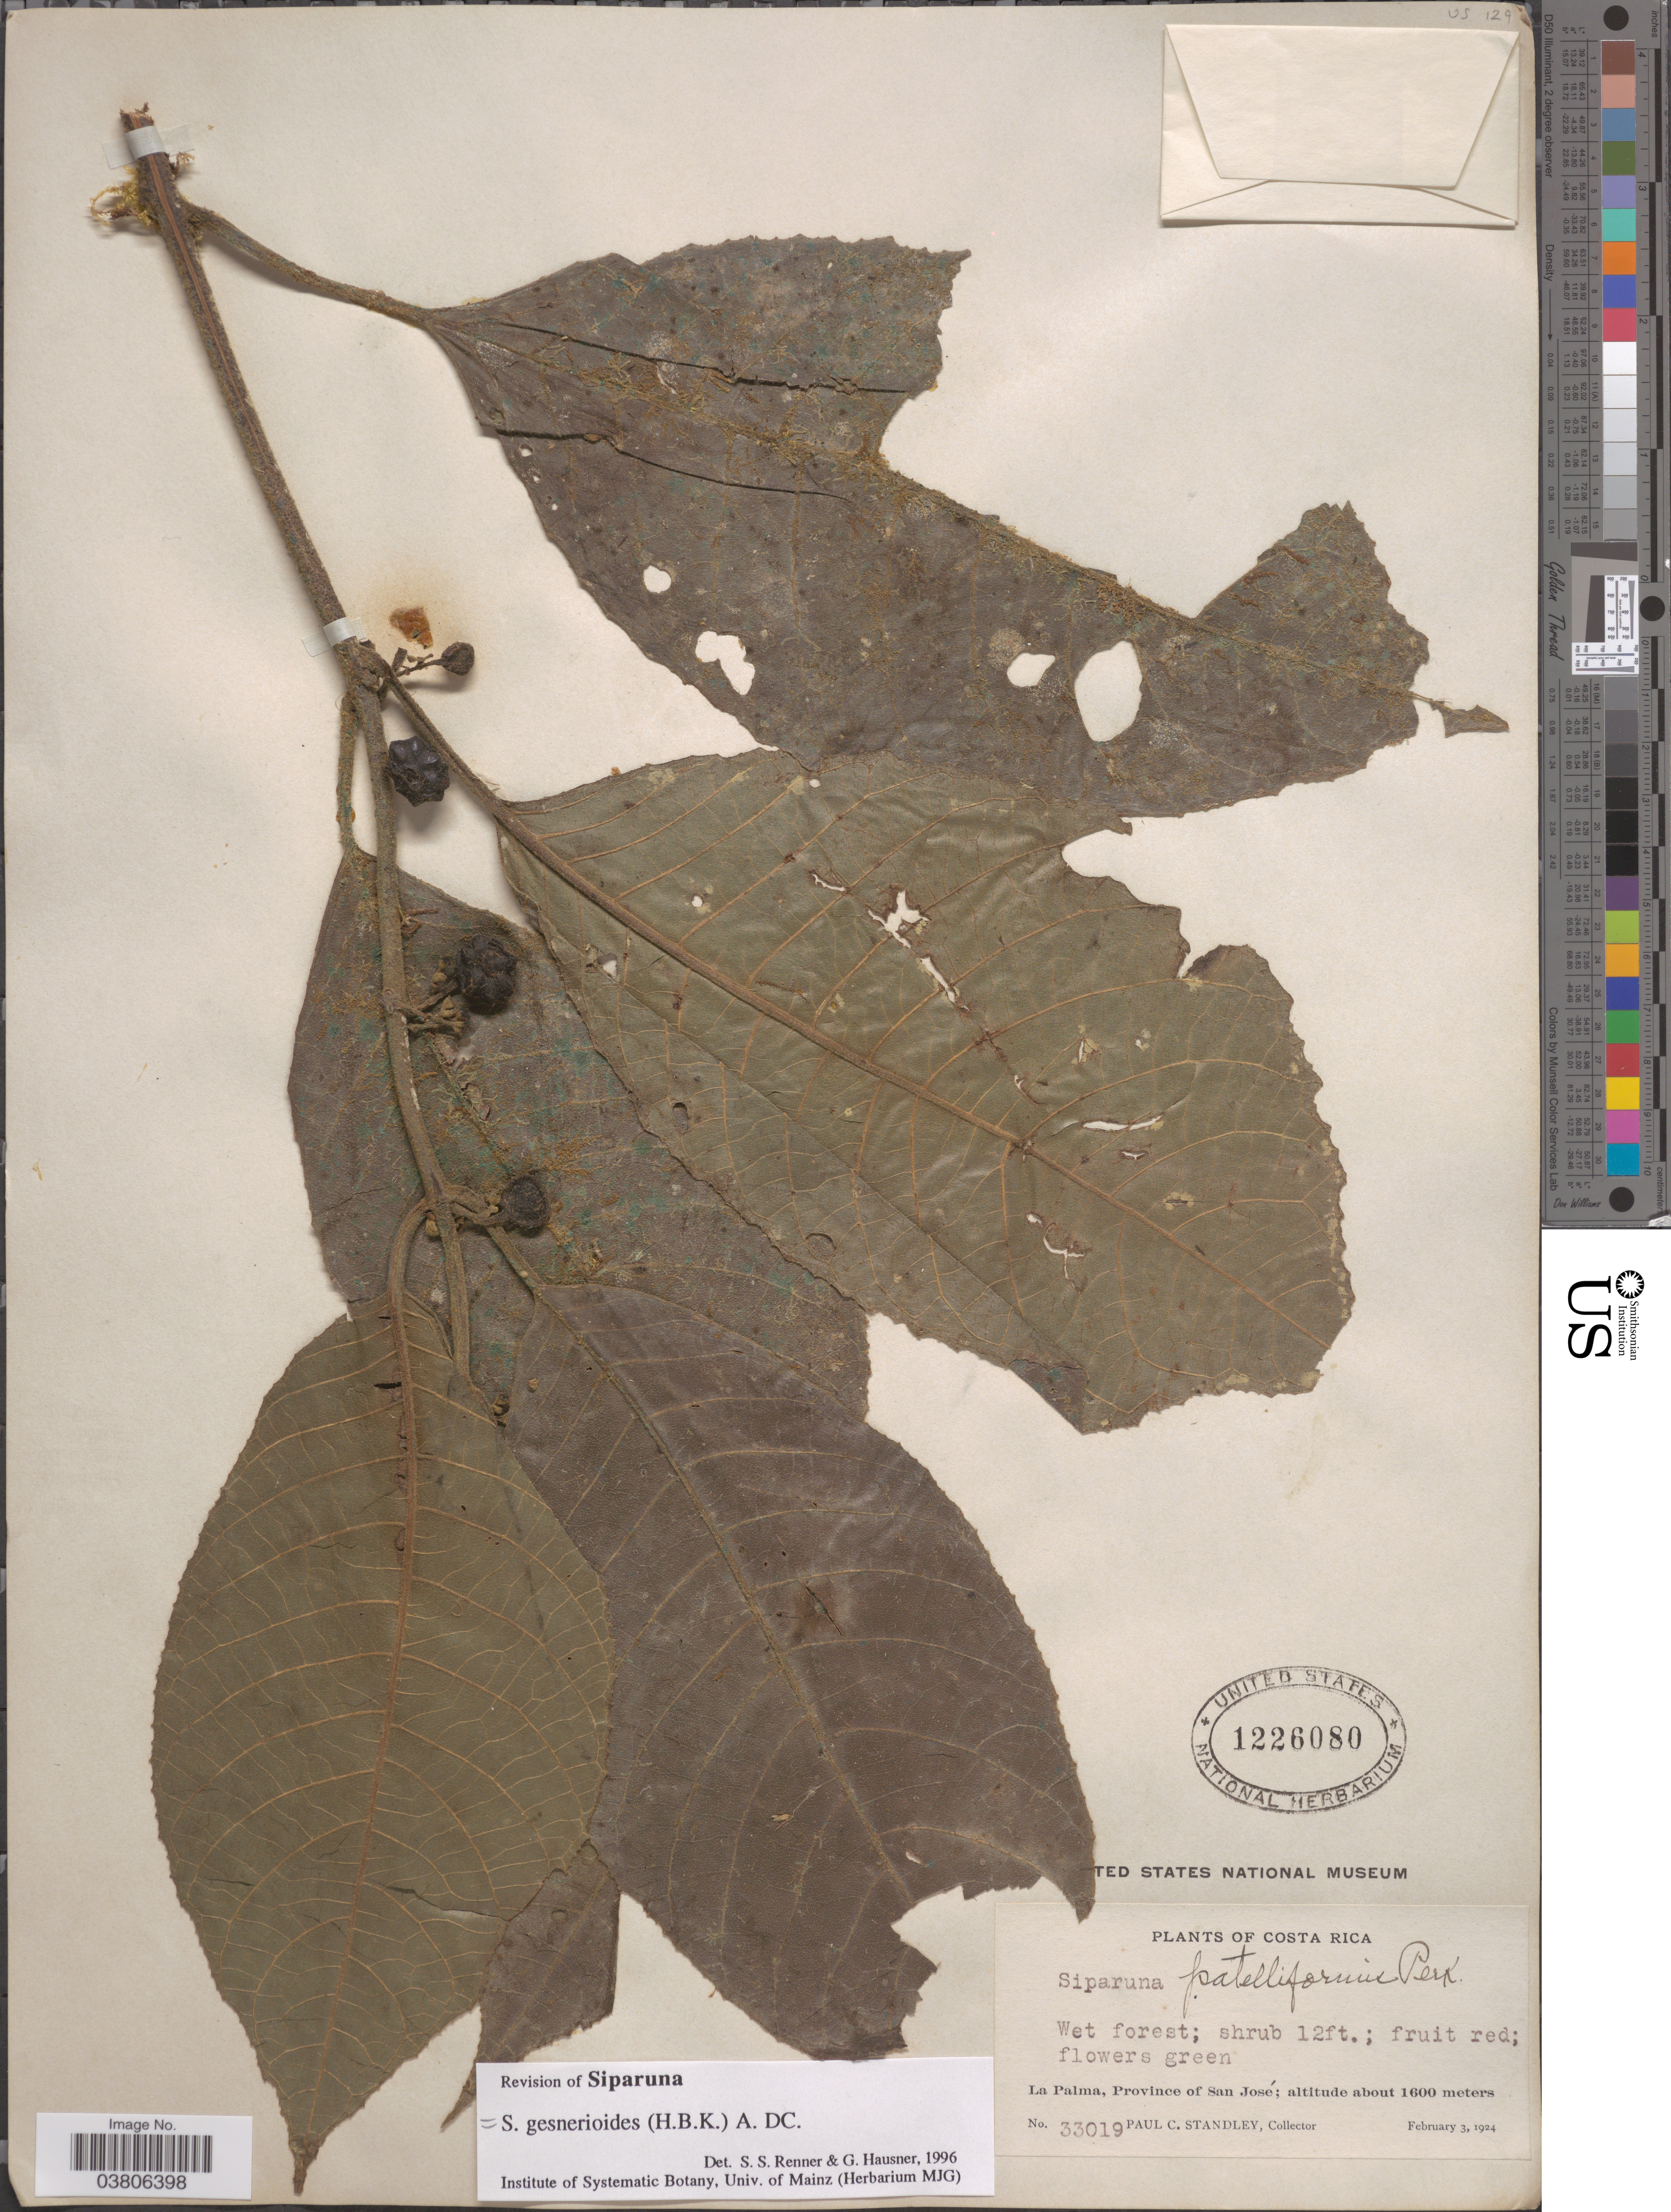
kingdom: Plantae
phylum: Tracheophyta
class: Magnoliopsida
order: Laurales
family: Siparunaceae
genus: Siparuna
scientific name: Siparuna gesnerioides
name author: (Kunth) A. DC.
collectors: P. C. Standley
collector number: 33019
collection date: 1924-02-03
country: Costa Rica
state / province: San José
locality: La Palma.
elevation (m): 1600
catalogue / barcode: US 1226080